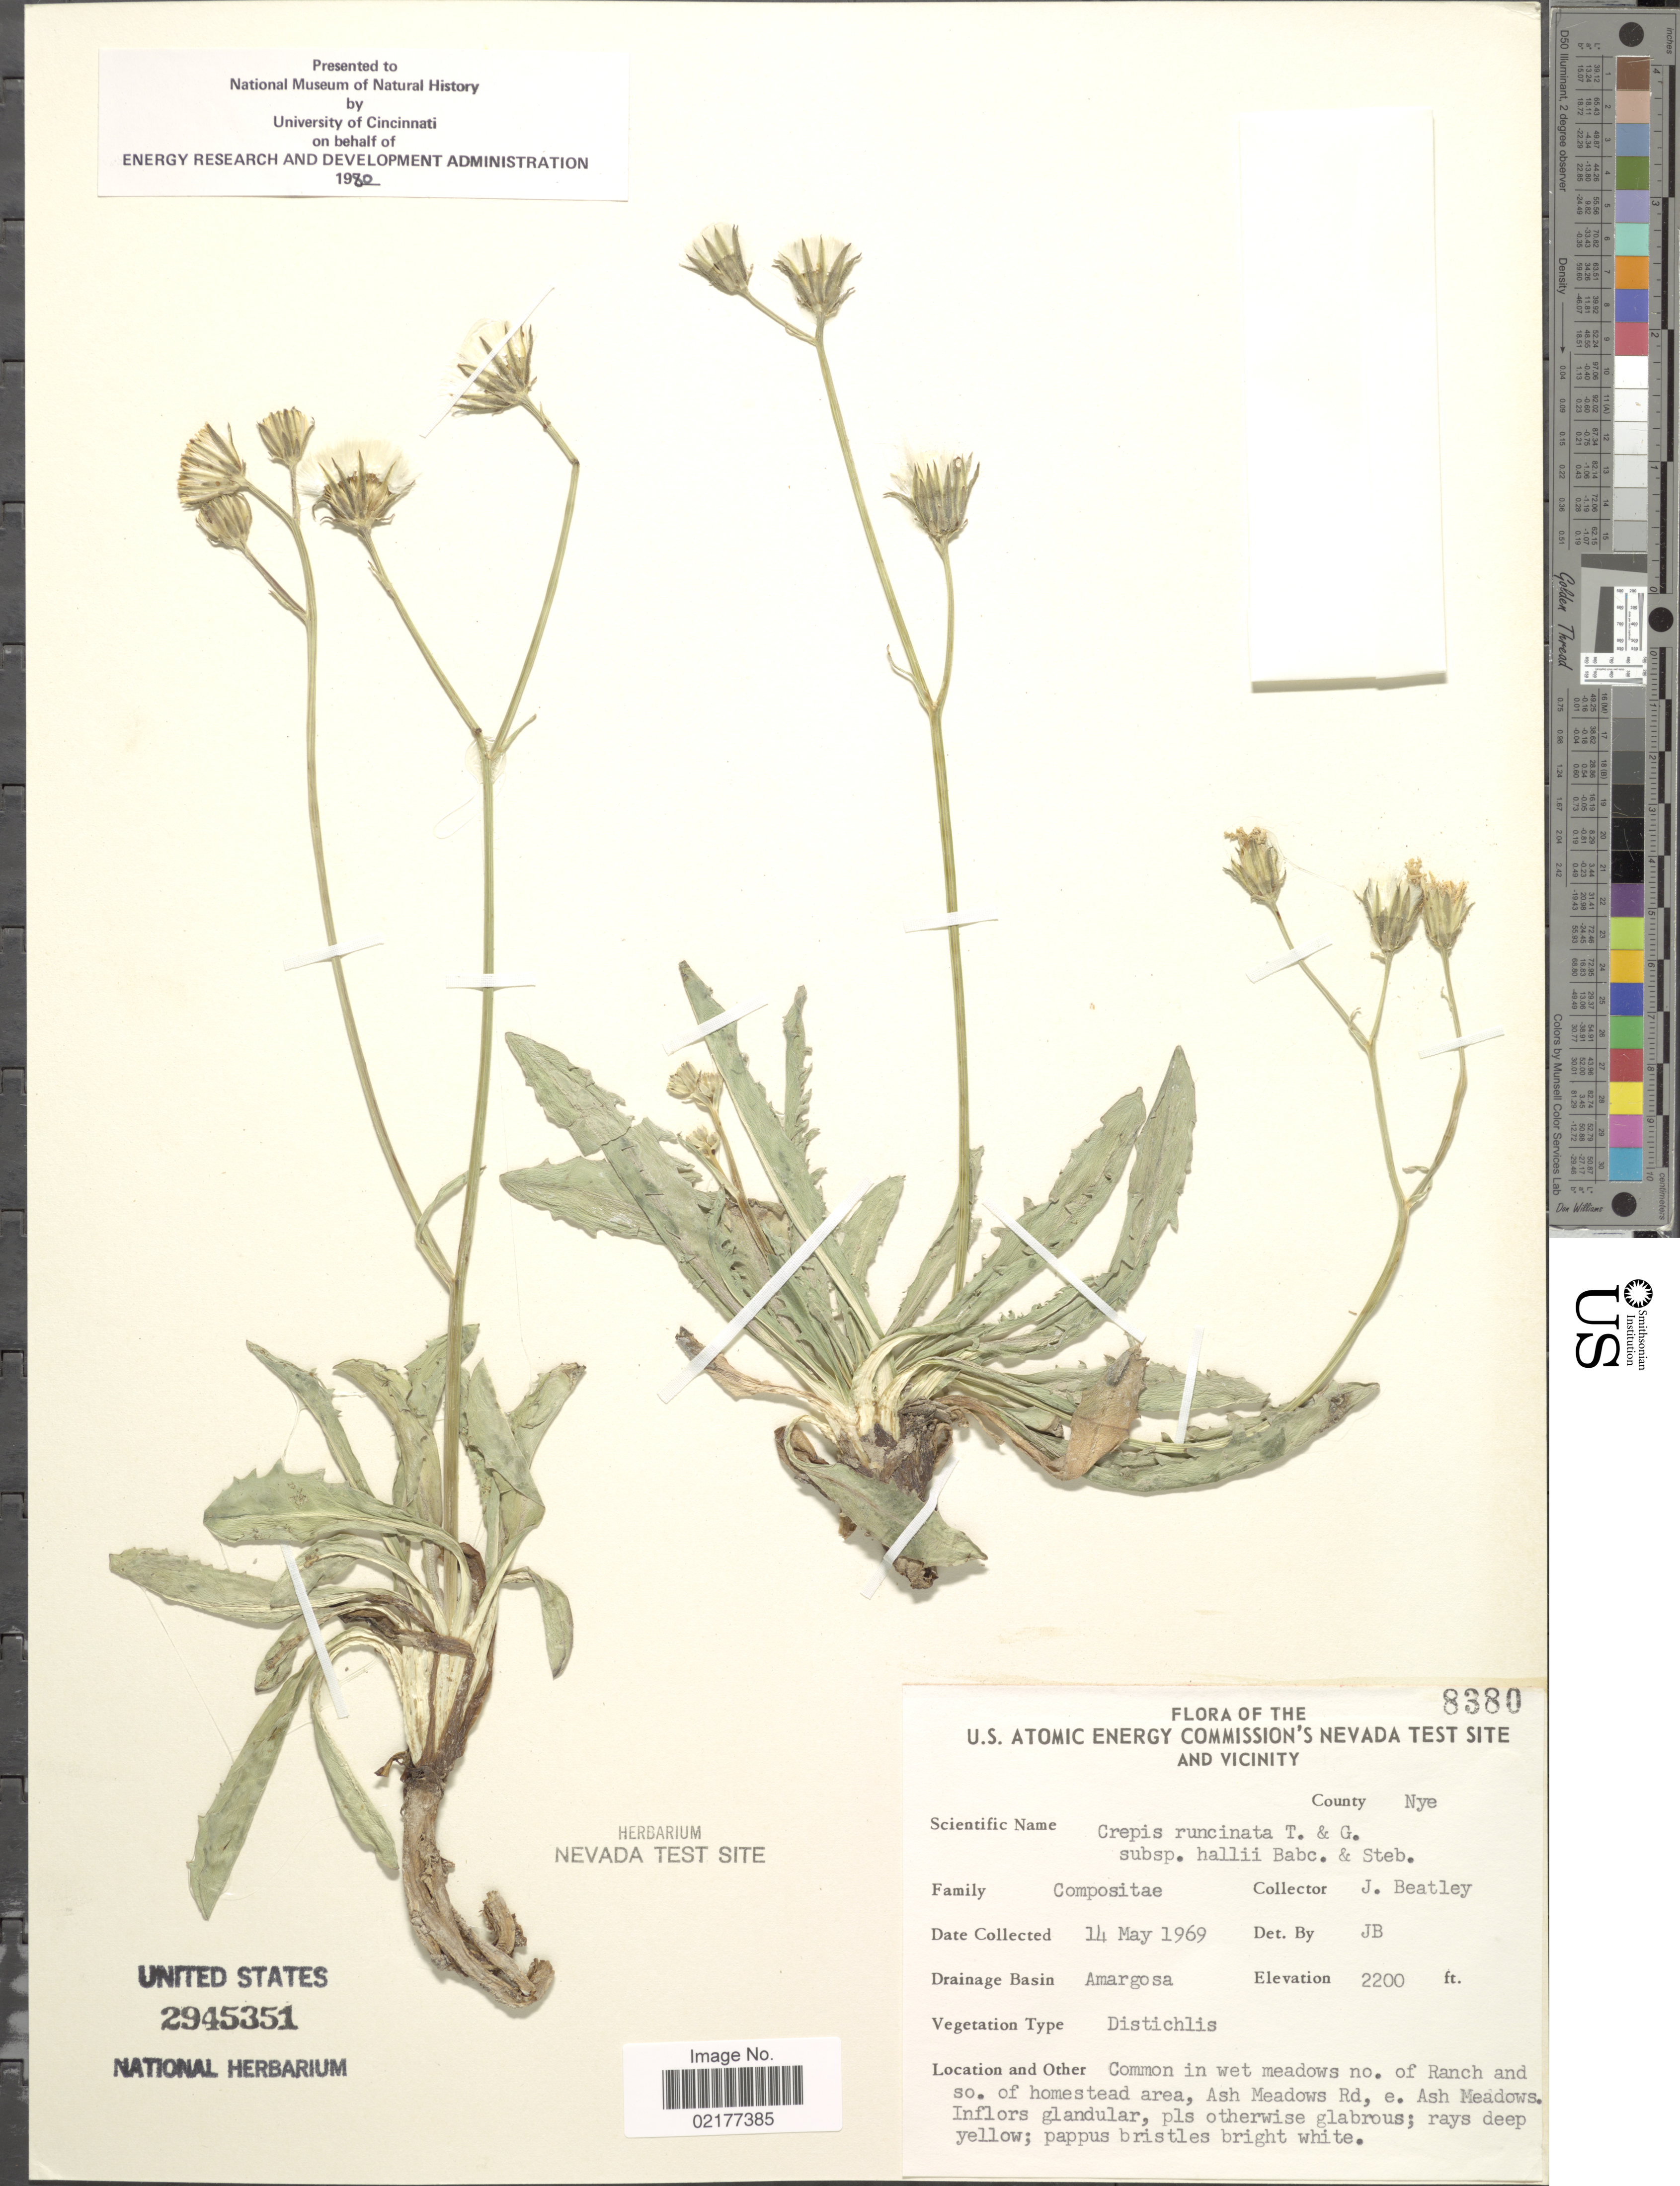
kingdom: Plantae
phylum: Tracheophyta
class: Magnoliopsida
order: Asterales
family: Asteraceae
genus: Crepis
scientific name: Crepis runcinata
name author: Torr. & A. Gray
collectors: J. C. Beatley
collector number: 8380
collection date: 1969-05-14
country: United States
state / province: Nevada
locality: U.S. Atomic Energy Commissin's Nevada Test Site and Vicinity, County Nye, Drainage Basin Amargosa, Common in wet meadows no. of Ranch and so. of homestead area, Ash meadows Rd, e. Ash Meadows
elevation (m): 671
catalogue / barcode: US 2945351